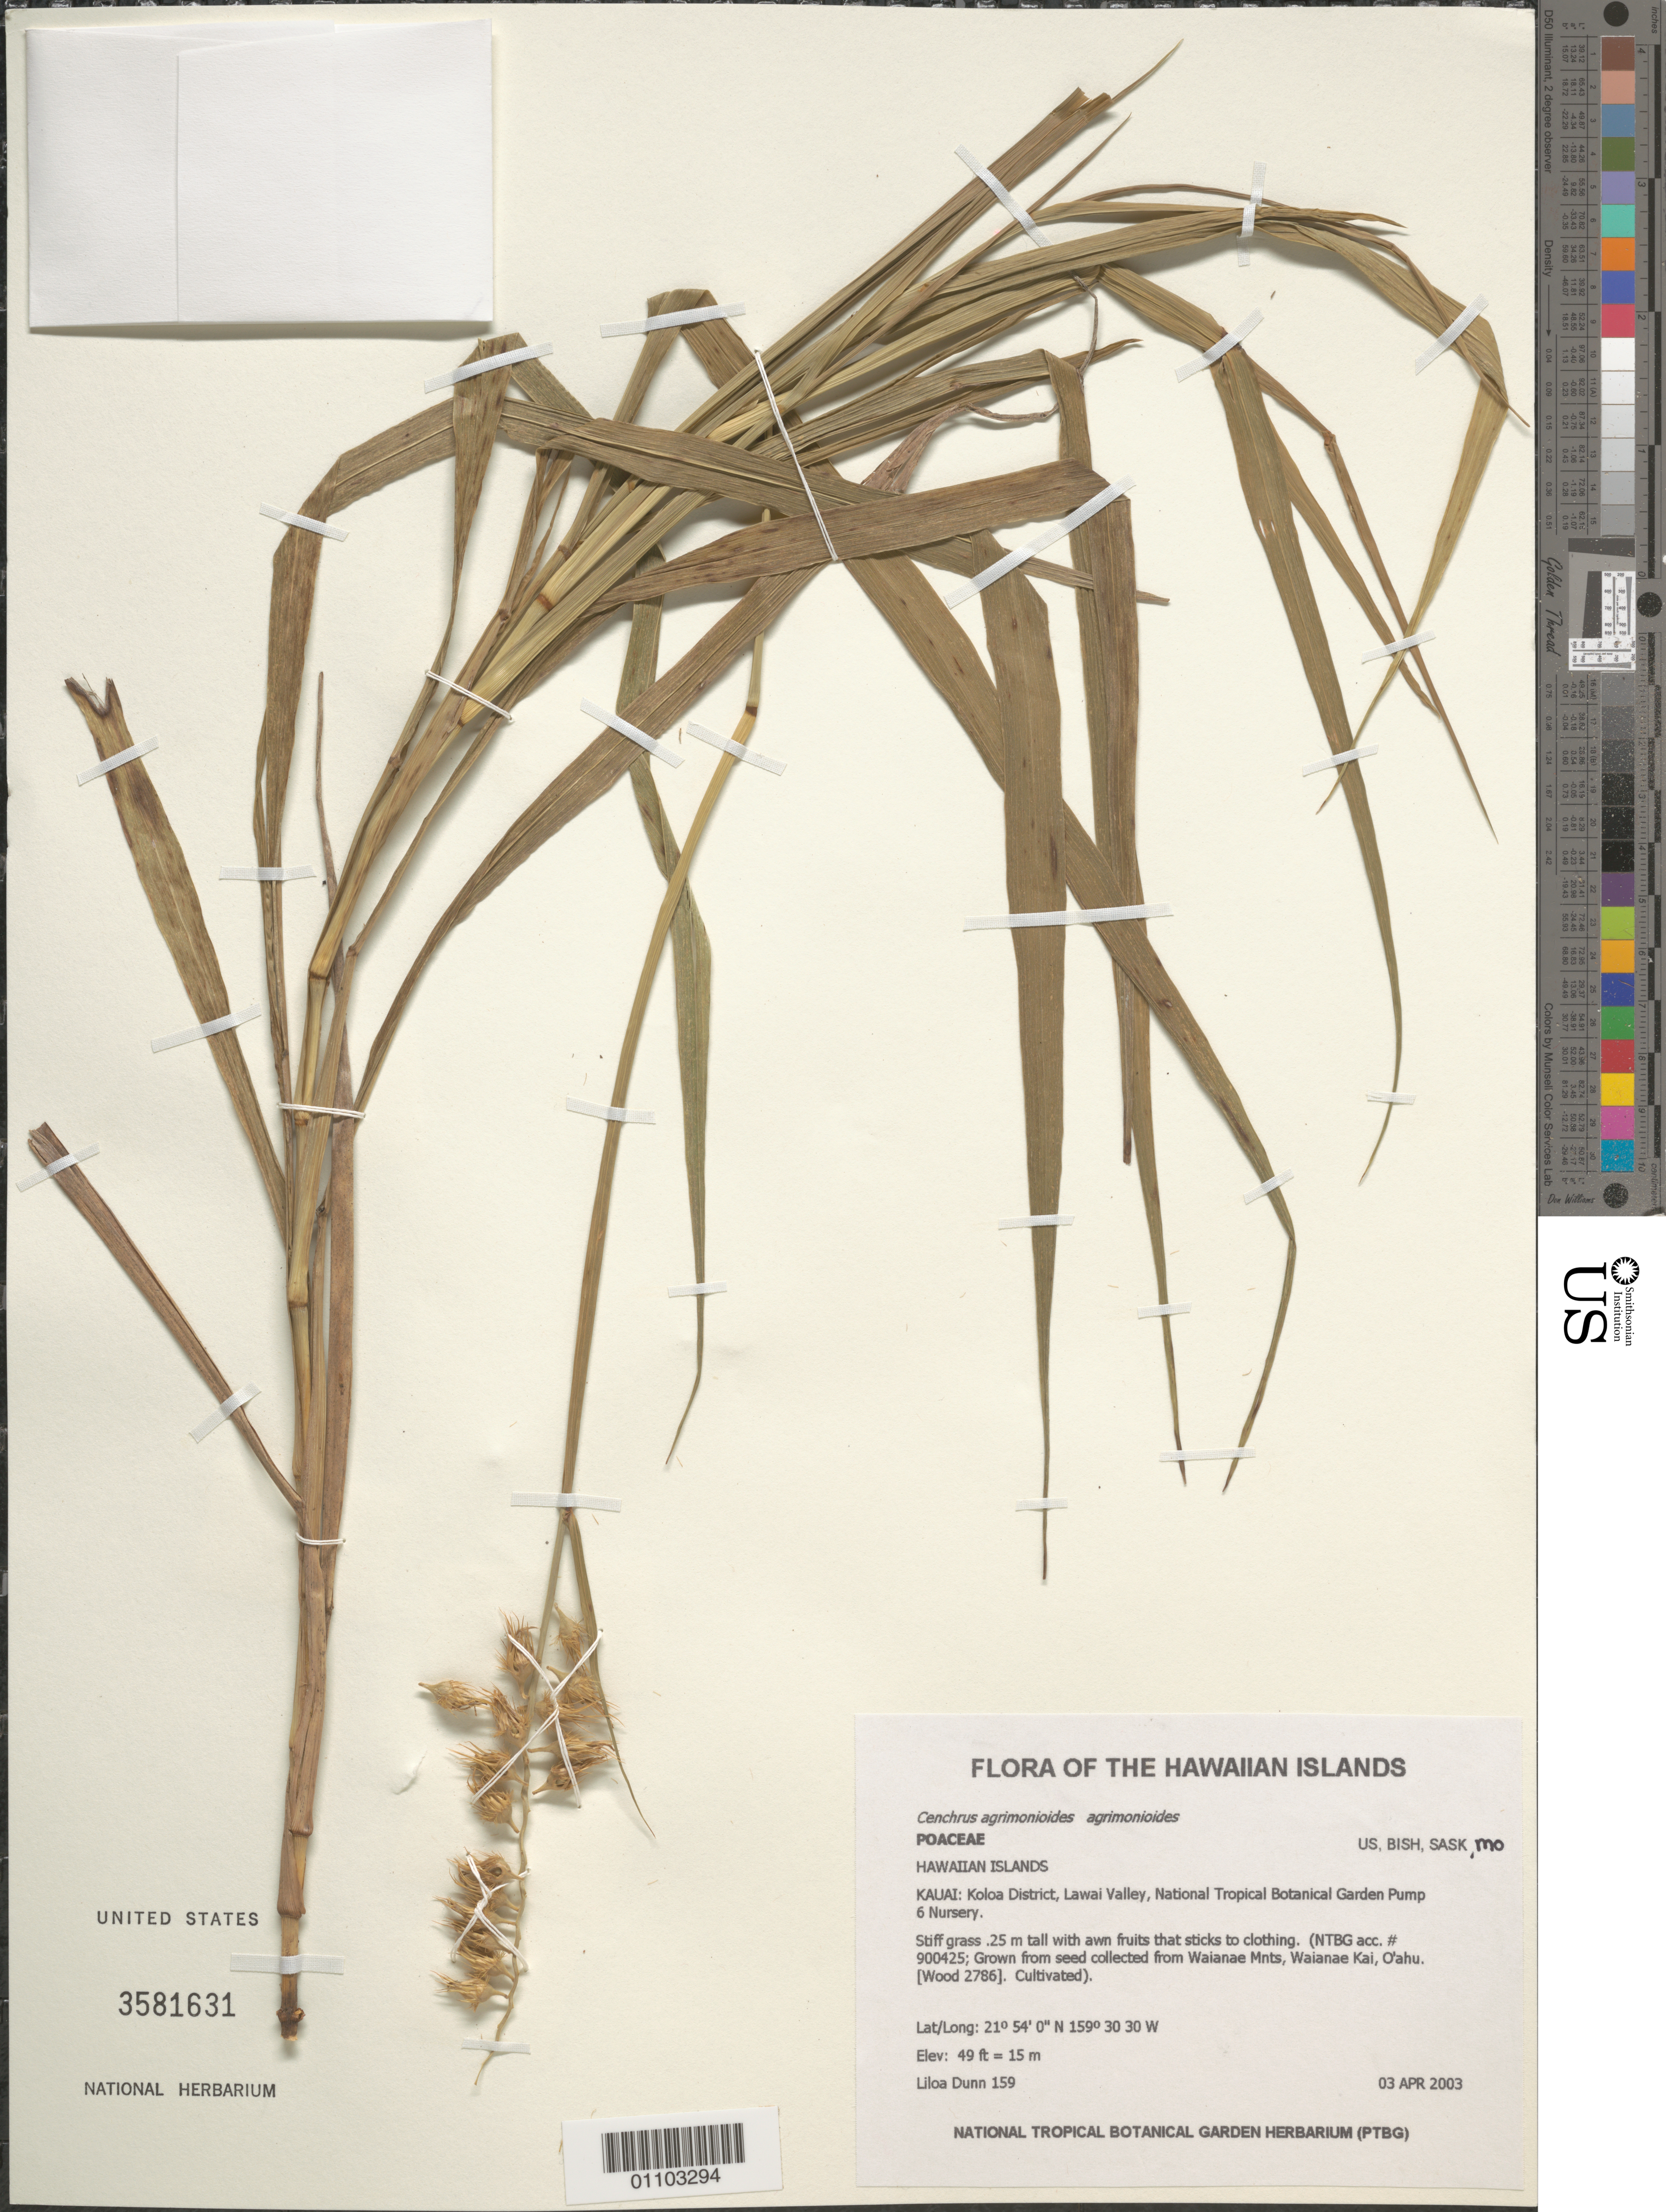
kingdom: Plantae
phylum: Tracheophyta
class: Liliopsida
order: Poales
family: Poaceae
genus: Cenchrus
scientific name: Cenchrus agrimonioides var. agrimonioides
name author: Trin.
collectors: L. Dunn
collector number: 159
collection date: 2003-04-24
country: United States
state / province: Hawaii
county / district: Kauai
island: Kaua'i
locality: Koloa District, Lawai Valley, National Tropical Botanical Garden Pump 6 Nursery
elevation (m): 15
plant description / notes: Grown from seed collected from Waianae Mnts, Waianae Kai, O'ahu.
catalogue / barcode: US 3581631